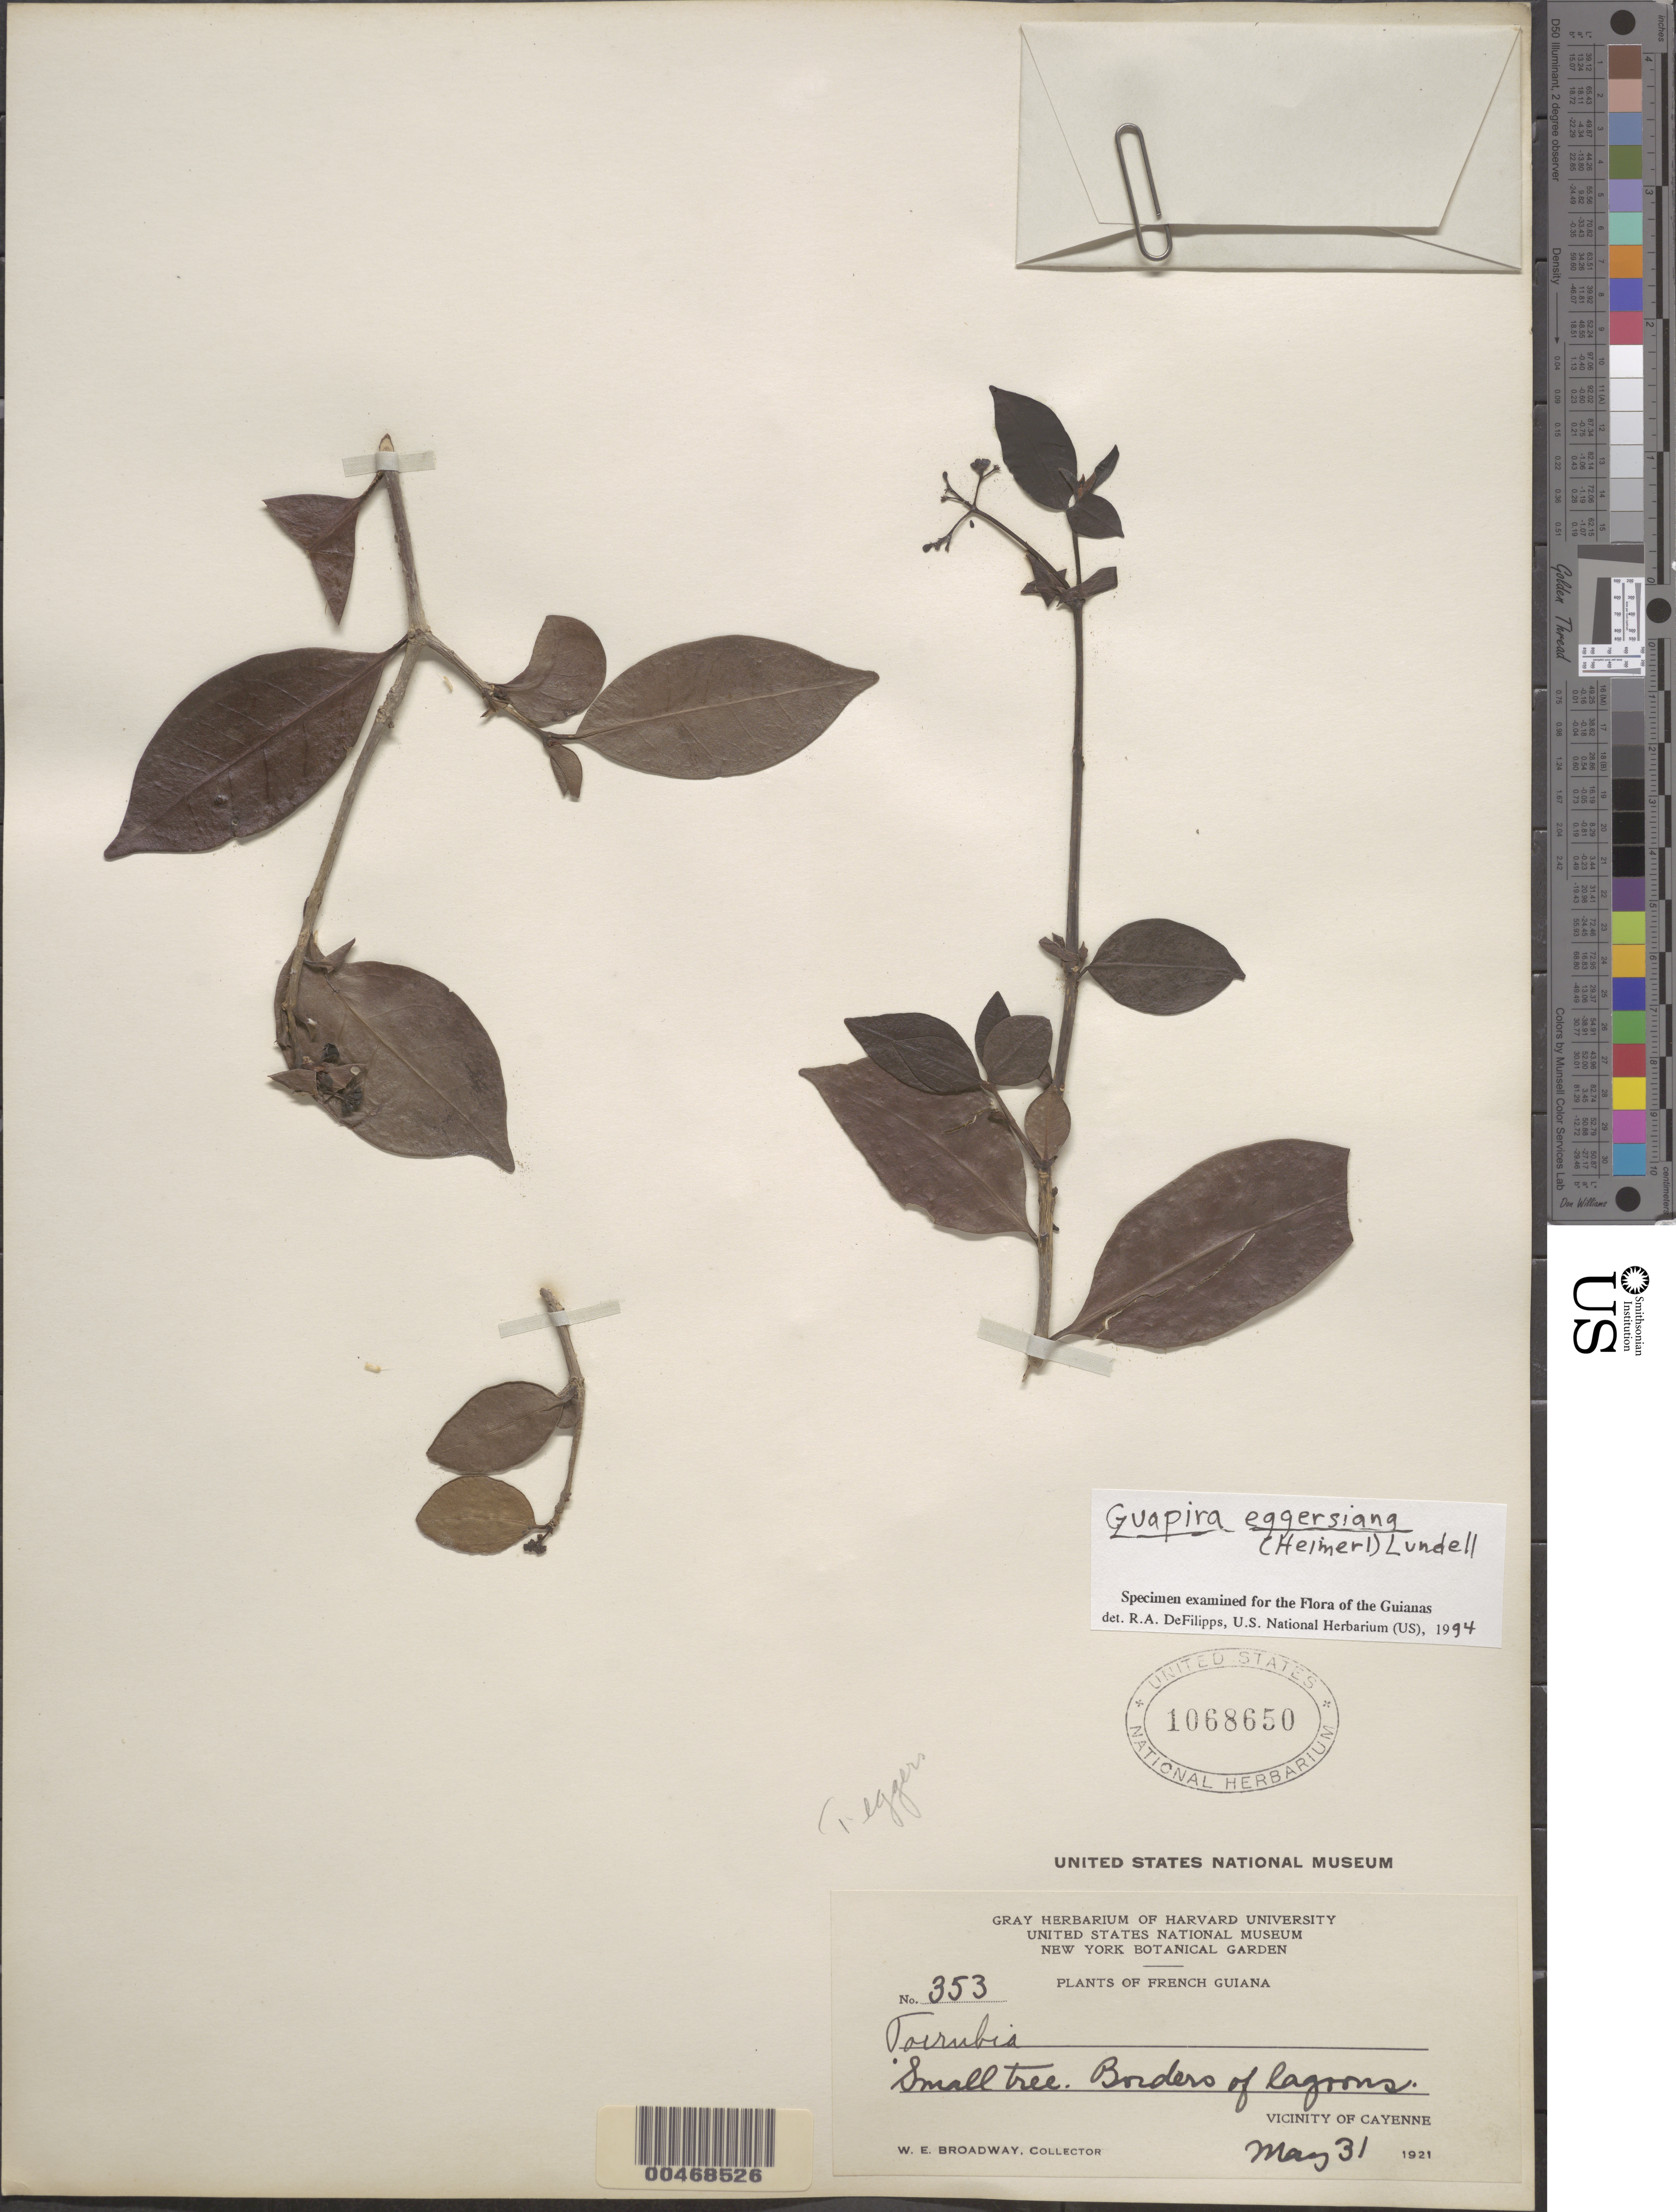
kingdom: Plantae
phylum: Tracheophyta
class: Magnoliopsida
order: Caryophyllales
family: Nyctaginaceae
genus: Guapira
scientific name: Guapira eggersiana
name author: (Heimerl) Lundell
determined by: DeFilipps, R. A.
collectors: W. E. Broadway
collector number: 353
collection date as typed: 31 May 1921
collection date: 1921-05-31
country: French Guiana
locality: Vicinity of Cayenne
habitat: Border of lagoon.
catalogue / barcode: US 1068650